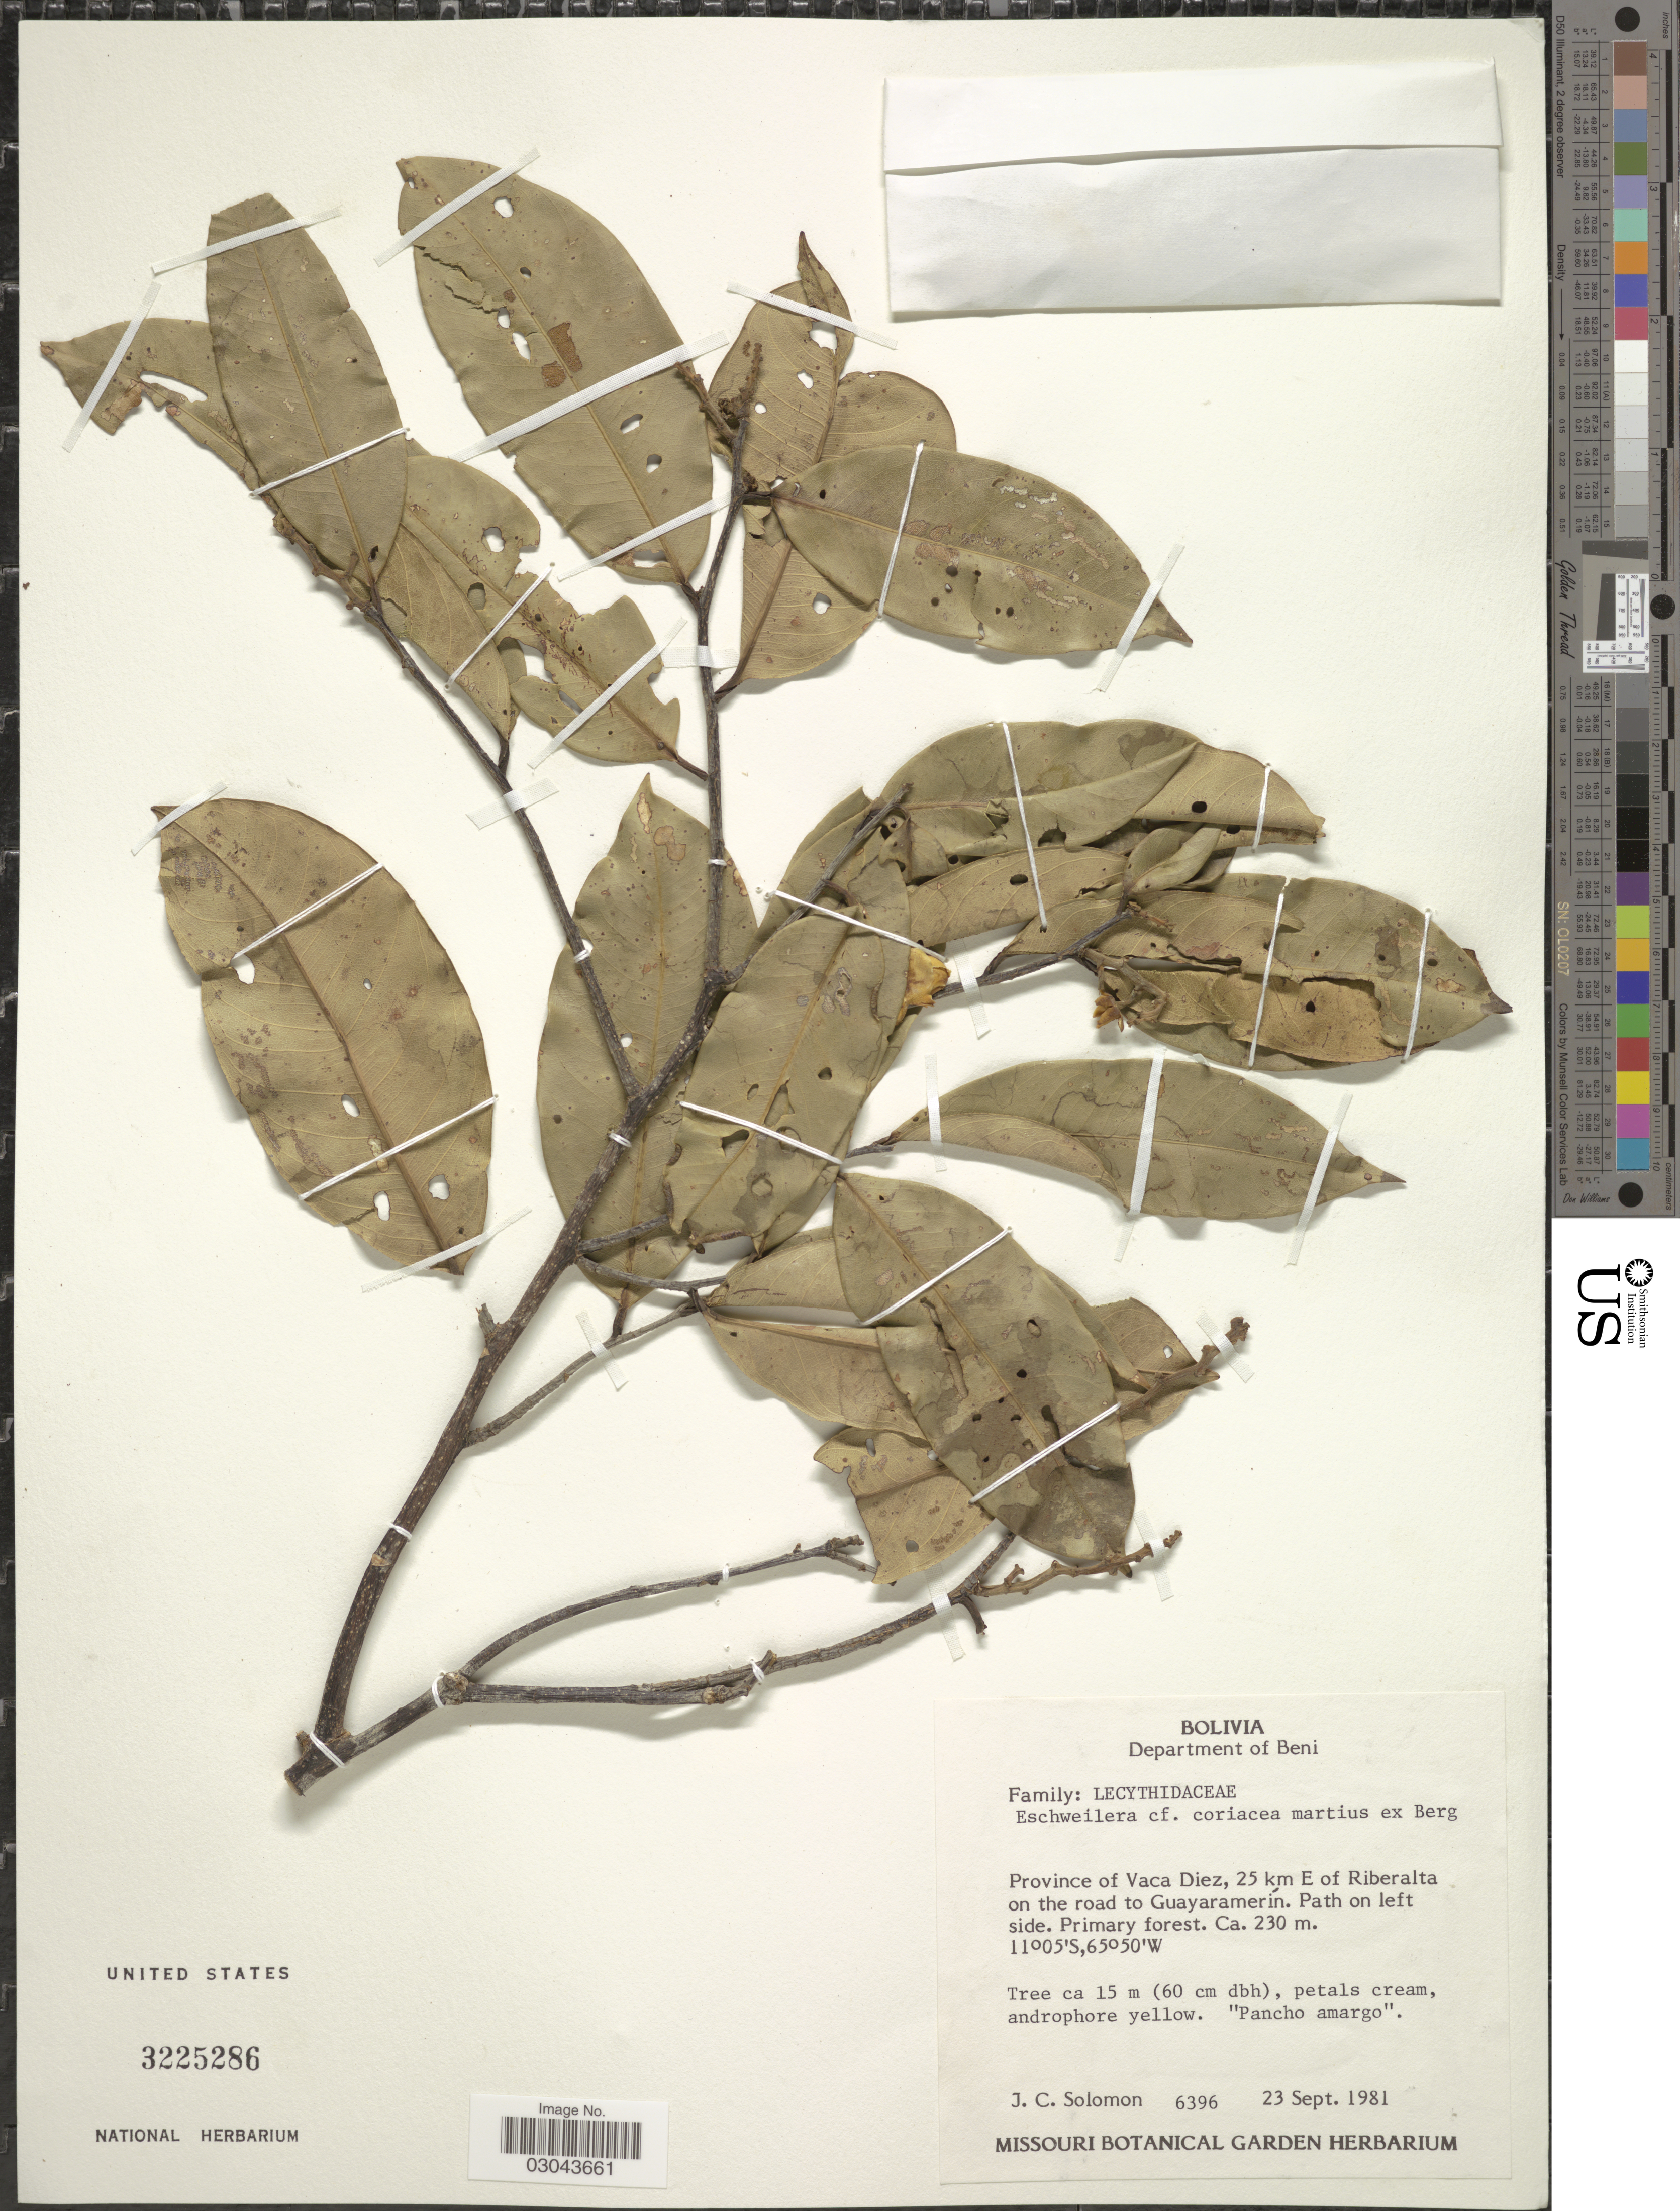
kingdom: Plantae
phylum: Tracheophyta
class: Magnoliopsida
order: Ericales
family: Lecythidaceae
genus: Eschweilera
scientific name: Eschweilera coriacea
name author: (DC.) S.A. Mori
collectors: J. C. Solomon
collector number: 6396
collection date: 1981-09-23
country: Bolivia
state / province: Beni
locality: Department of Beni. Province of Vaca Diez, 25 km E of Riberalta on the road to Guayaramerín. Path on left side.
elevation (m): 230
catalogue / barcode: US 3225286